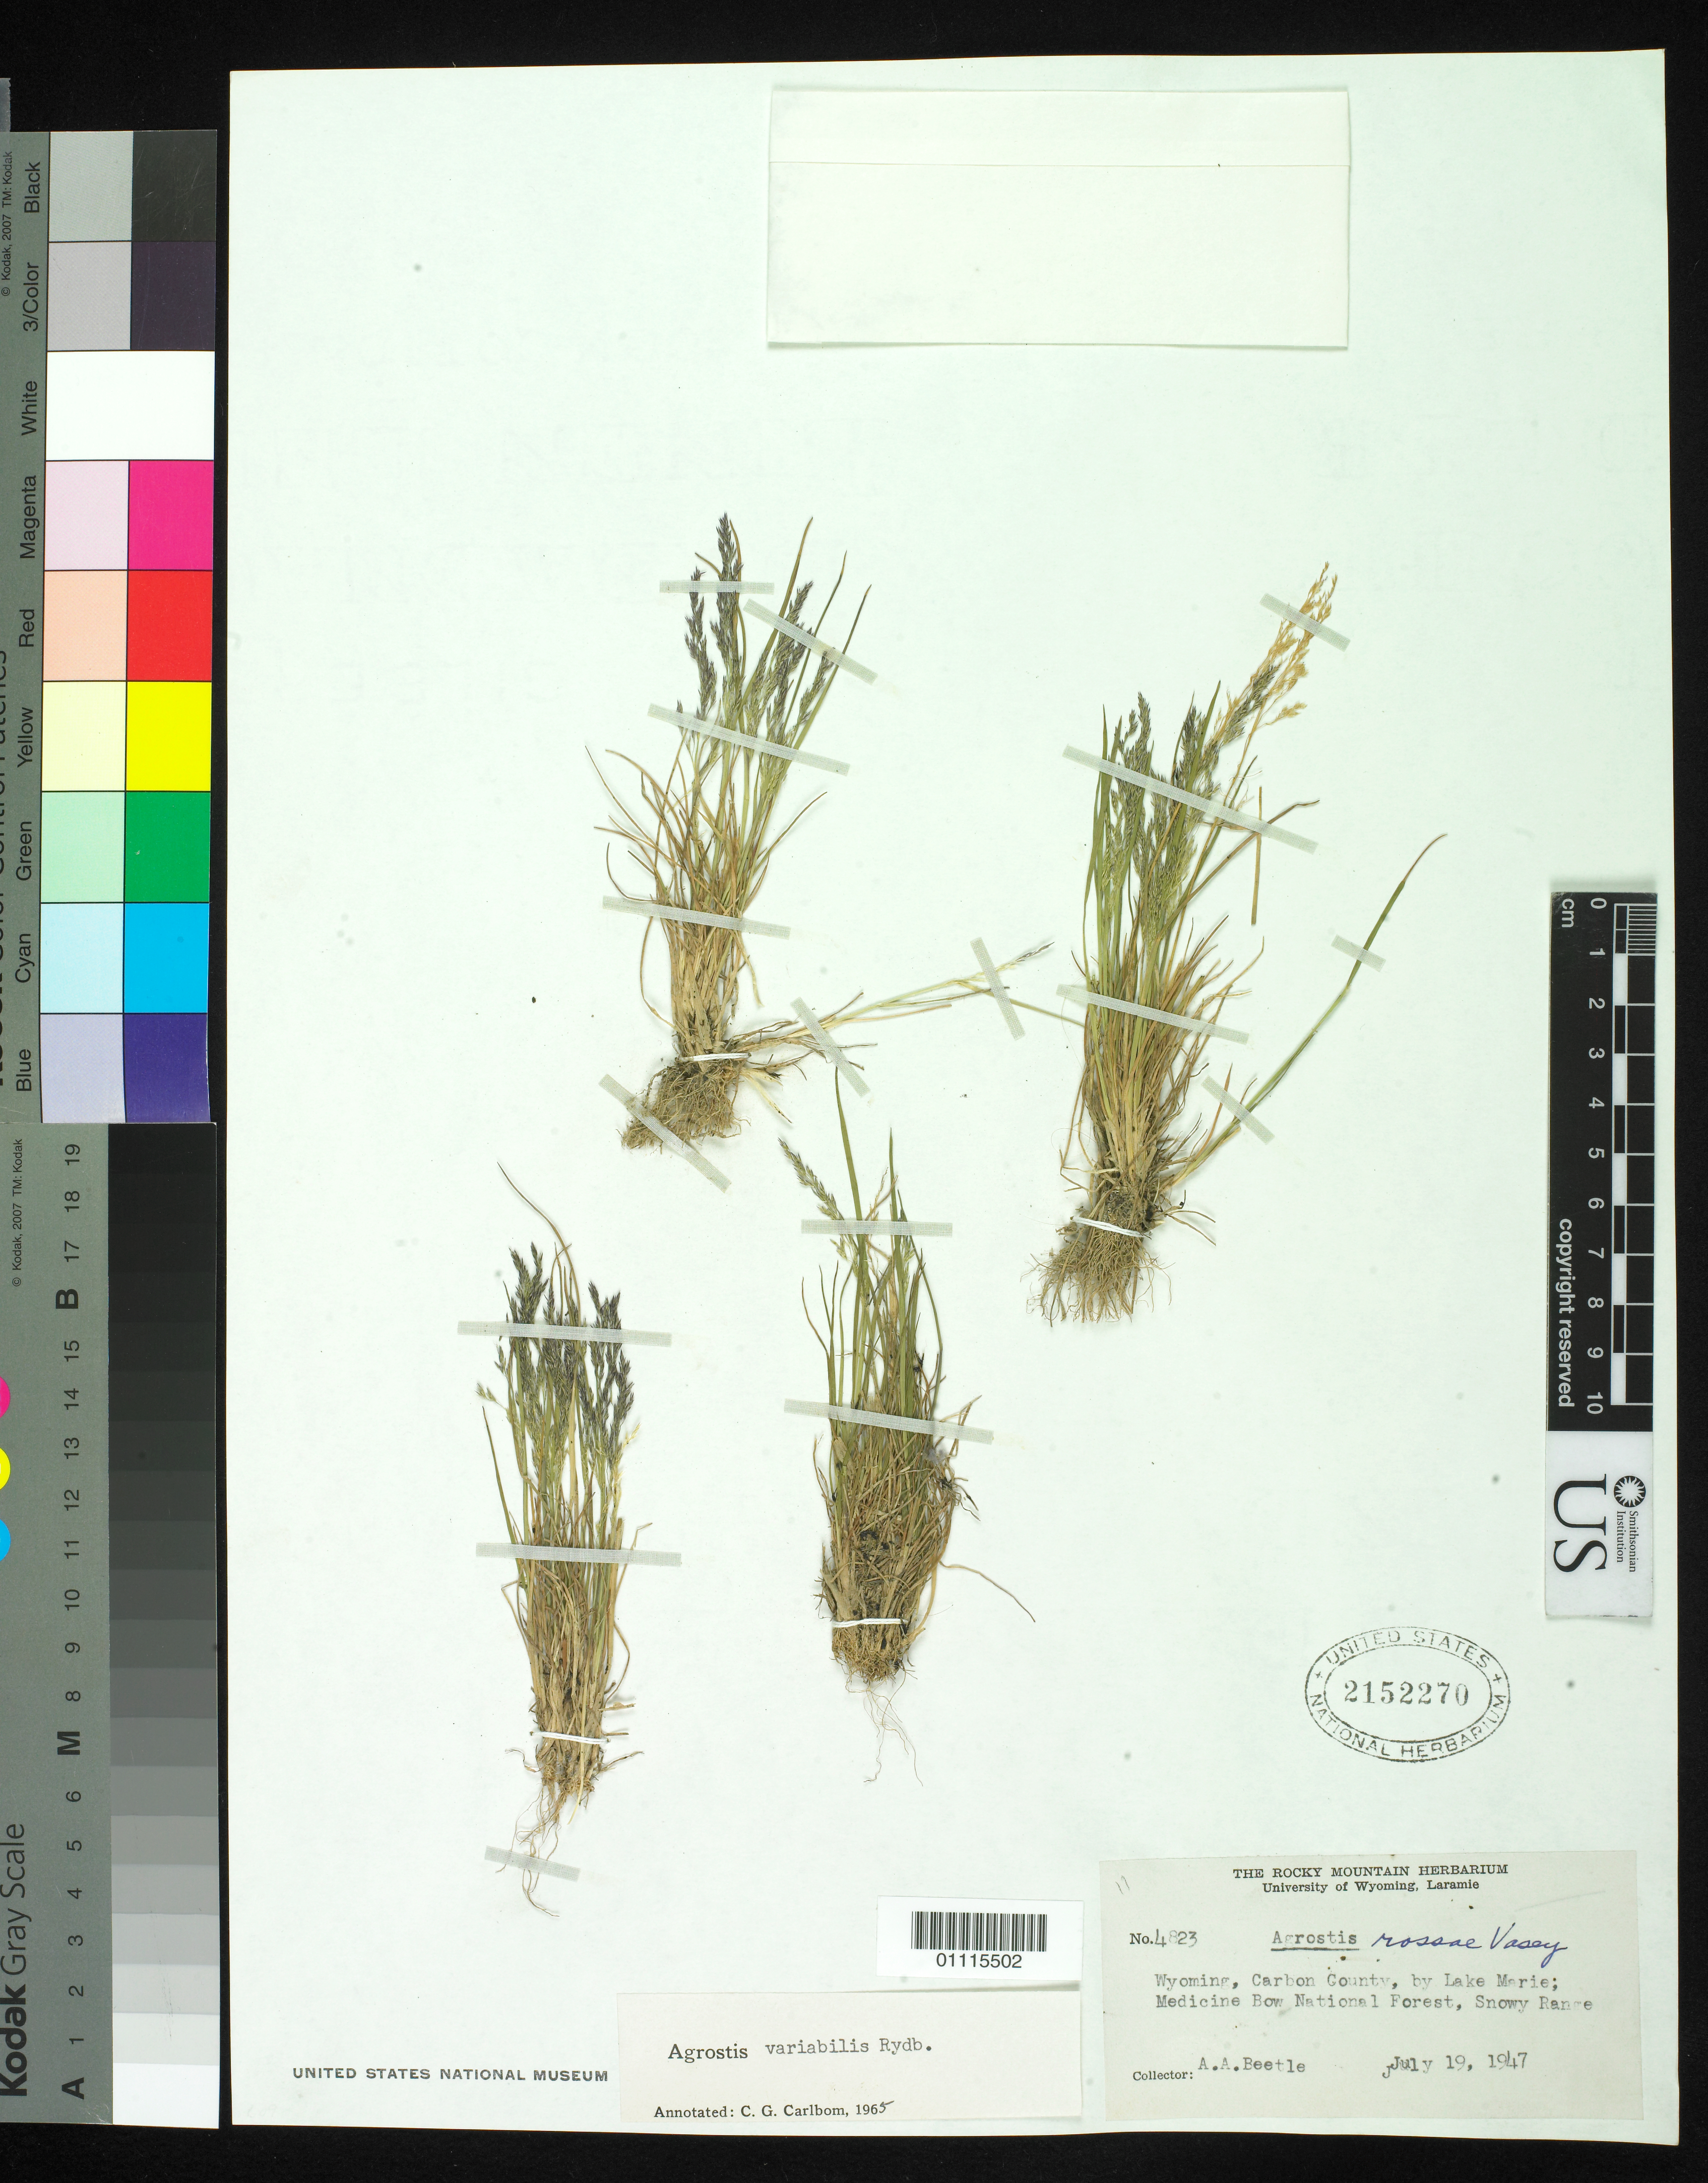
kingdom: Plantae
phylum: Tracheophyta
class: Liliopsida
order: Poales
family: Poaceae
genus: Agrostis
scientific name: Agrostis variabilis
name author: Rydb.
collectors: A. A. Beetle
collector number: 4823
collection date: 1947-07-19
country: United States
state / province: Wyoming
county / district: Carbon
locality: Medicine Bow National Forest, Lake Marie, Snowy Range.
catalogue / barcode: US 2152270